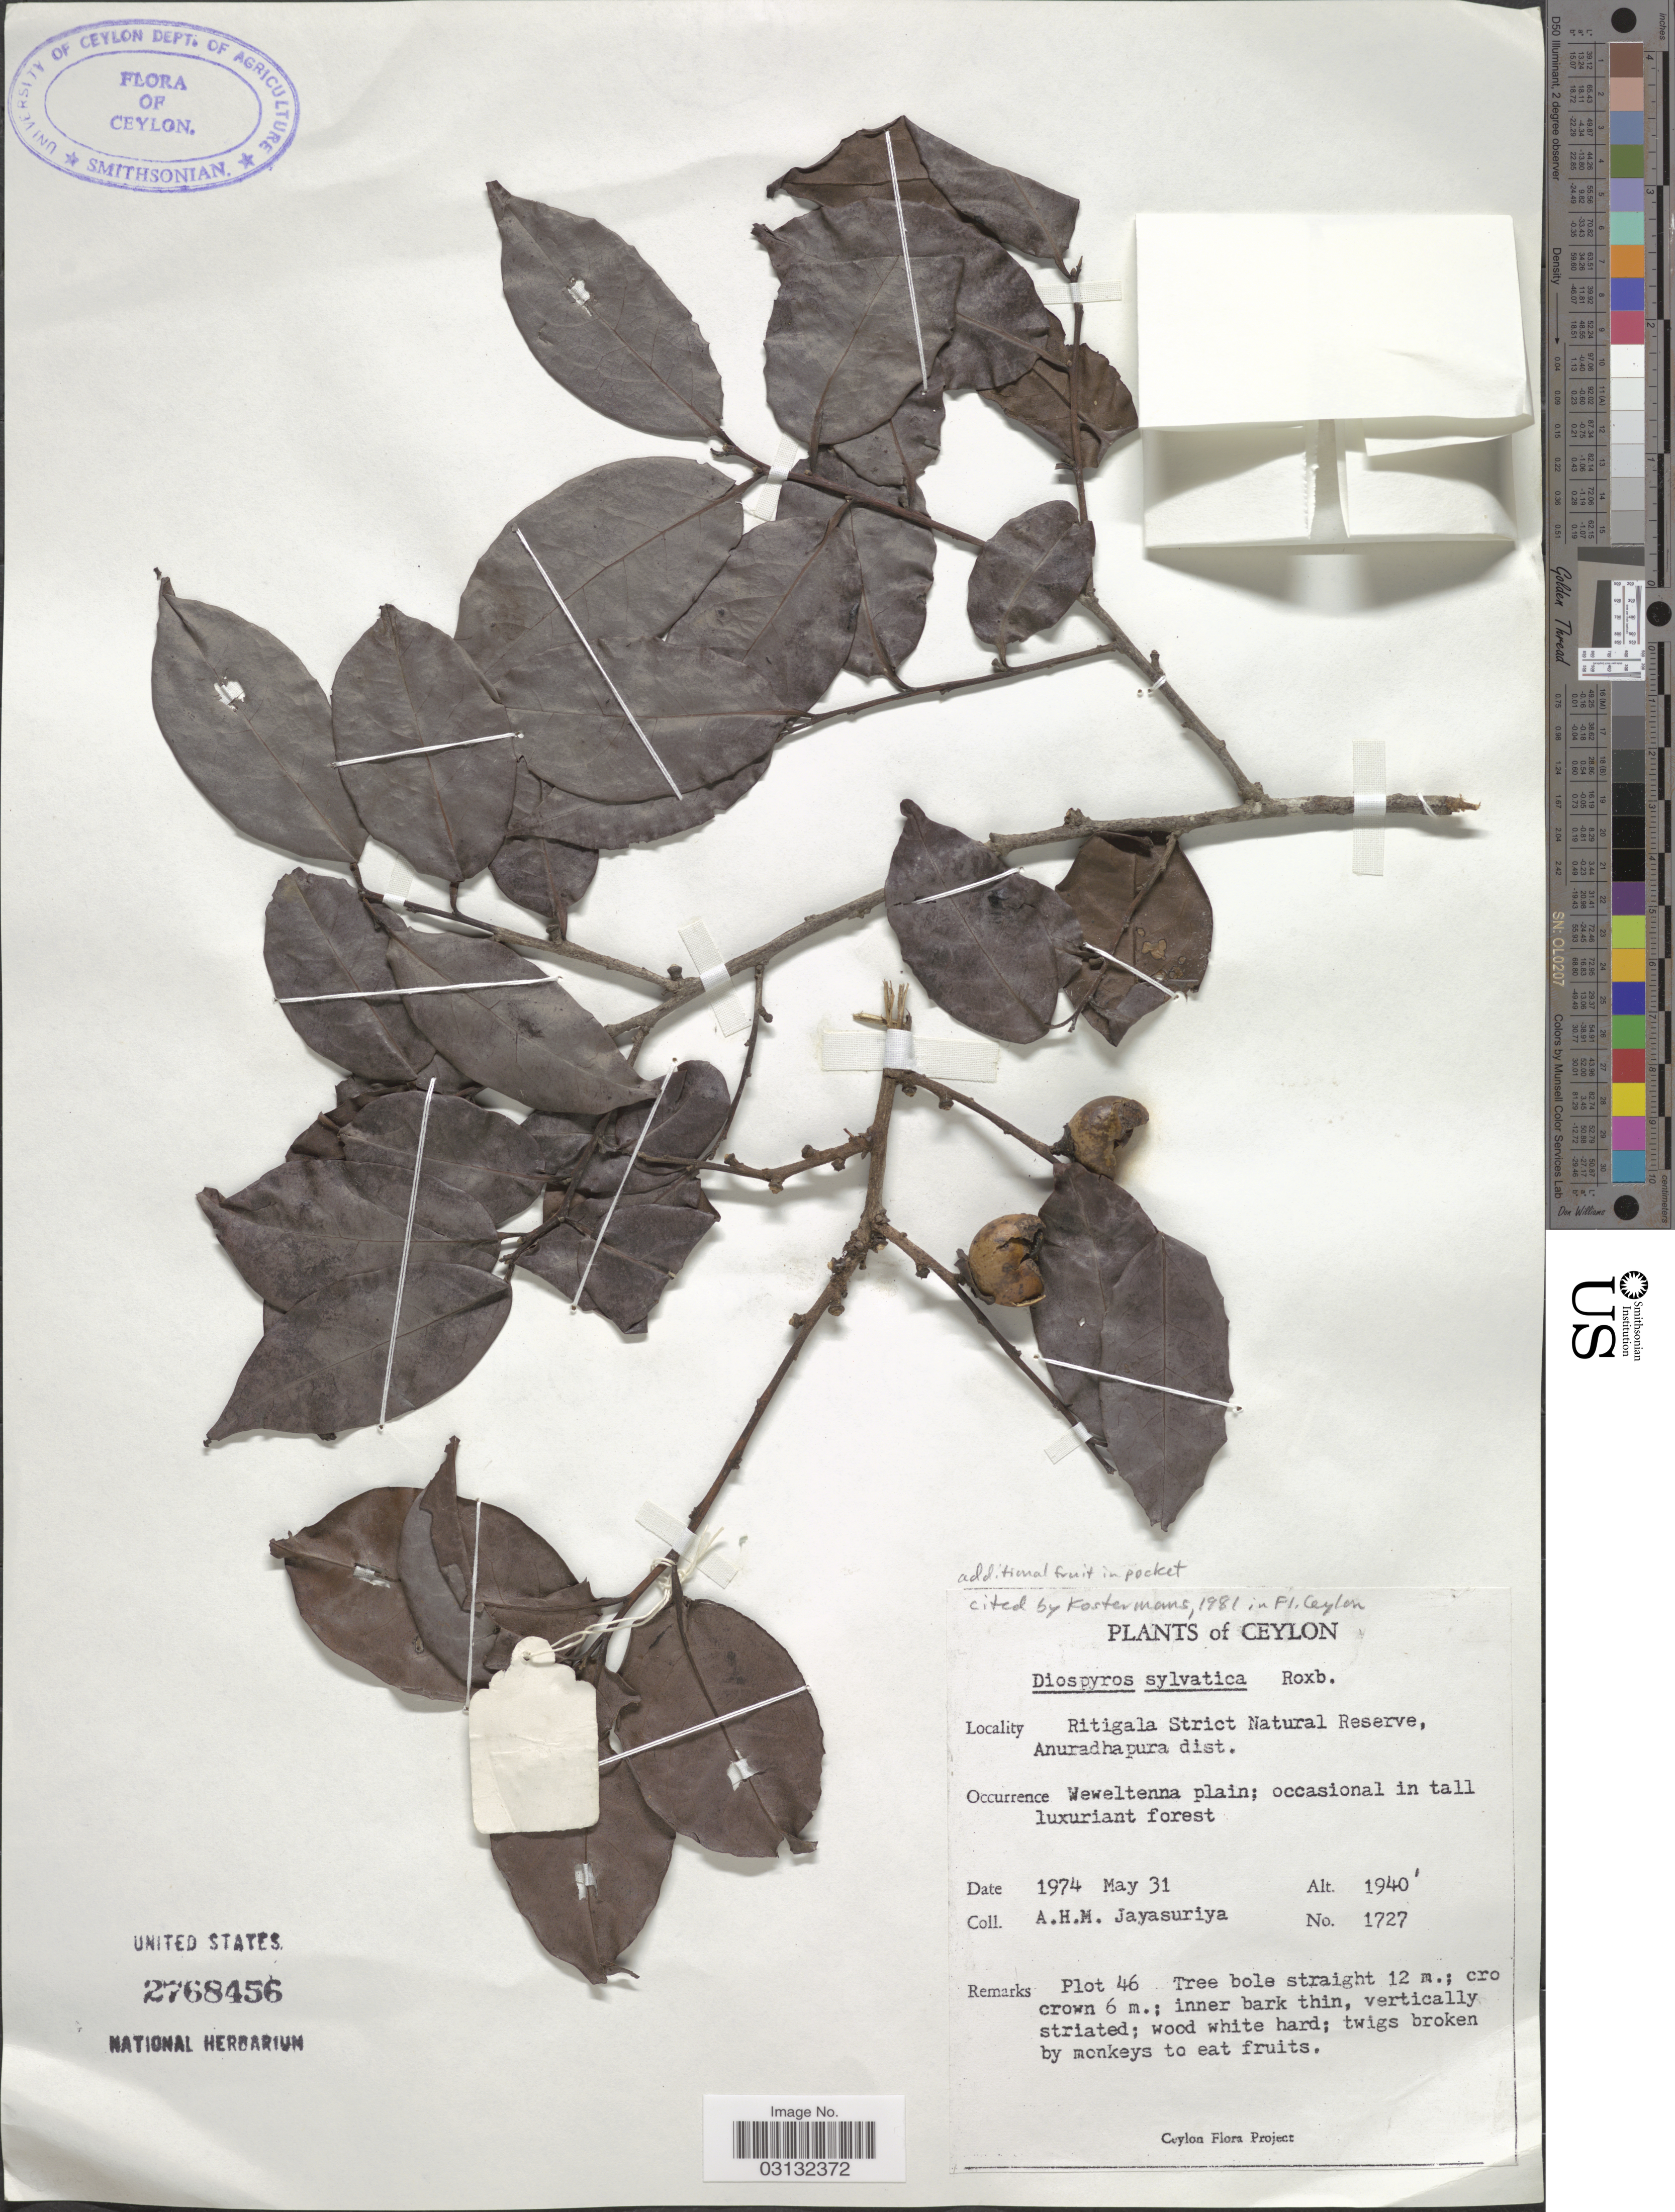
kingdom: Plantae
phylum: Tracheophyta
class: Magnoliopsida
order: Ericales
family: Ebenaceae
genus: Diospyros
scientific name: Diospyros sylvatica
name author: Roxb.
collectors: A. H. Jayasuriya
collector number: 1727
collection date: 1974-05-31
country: Sri Lanka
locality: Ceylon. Ritigala Strict Natural Reserve, Anuradhapura dist. Weweltenna plain.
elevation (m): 591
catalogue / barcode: US 2768456